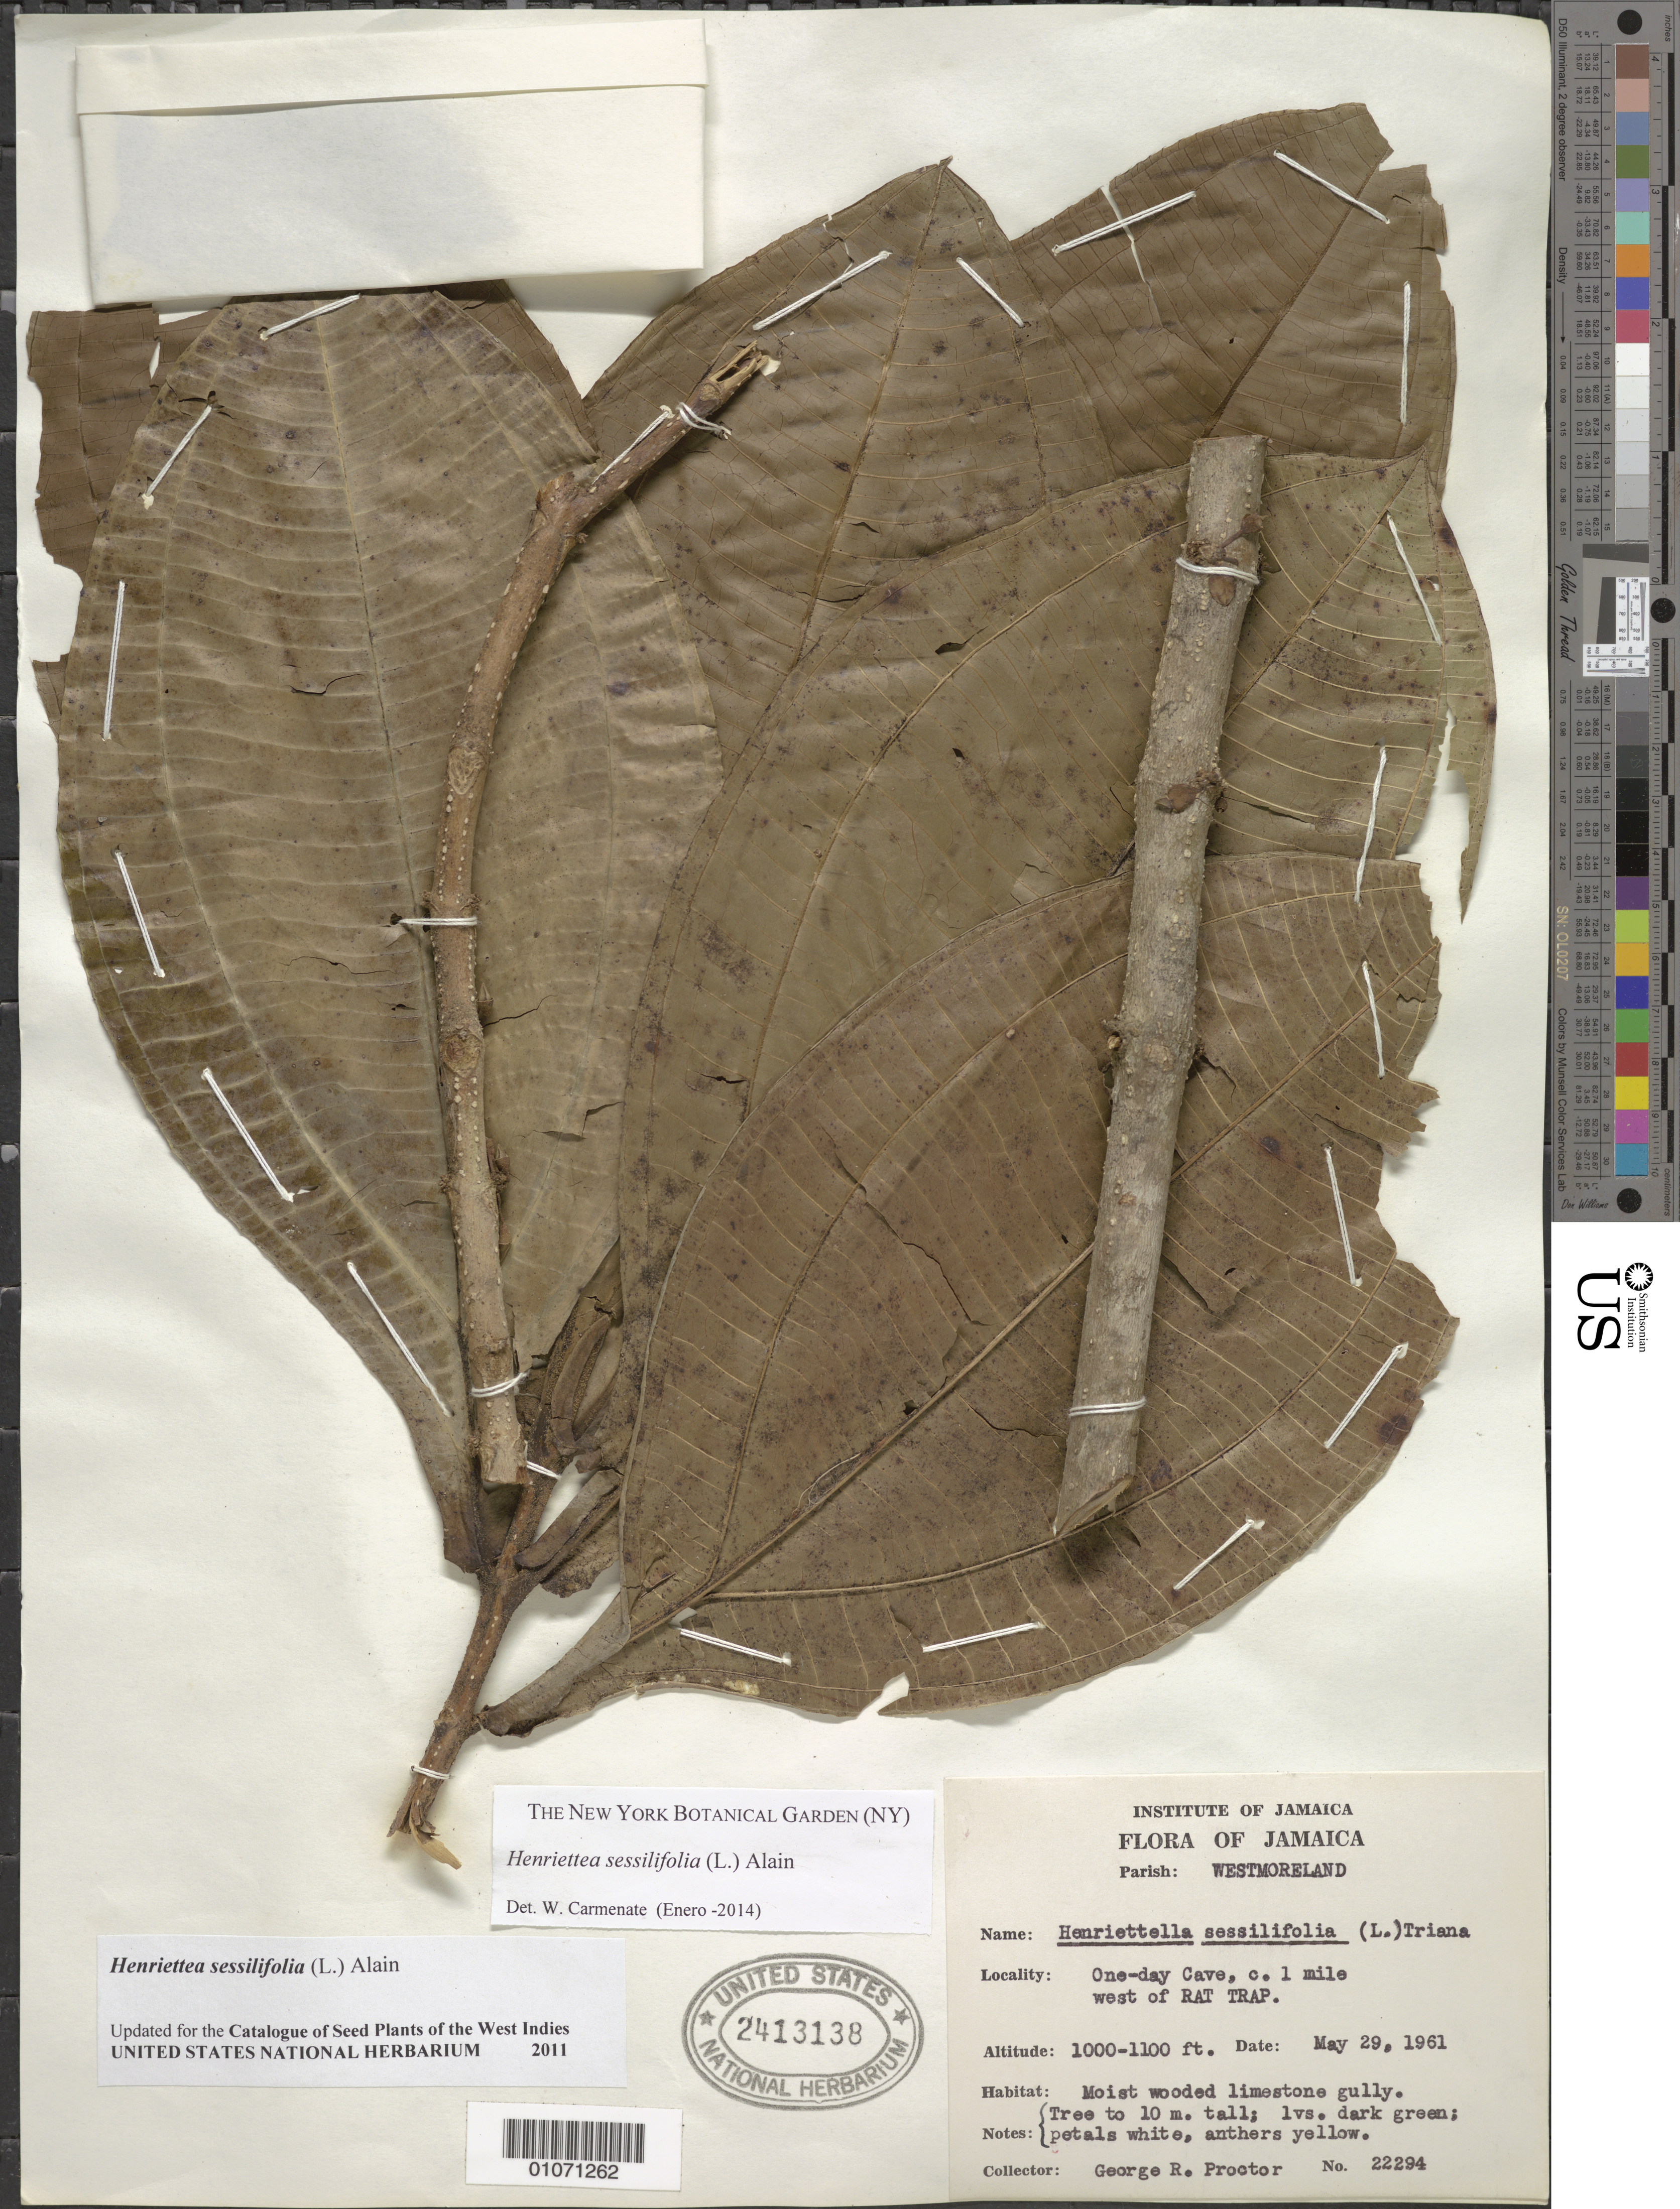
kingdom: Plantae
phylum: Tracheophyta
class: Magnoliopsida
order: Myrtales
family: Melastomataceae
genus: Henriettea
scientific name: Henriettea sessilifolia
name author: (L.) Alain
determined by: Carmenate, W.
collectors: G. R. Proctor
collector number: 22294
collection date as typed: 29 May 1961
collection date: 1961-05-29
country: Jamaica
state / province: Westmoreland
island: Jamaica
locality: One-day Cave, about 1 mile W of Rat Trap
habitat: Moist wooded limestone gully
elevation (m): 305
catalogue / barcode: US 2413138